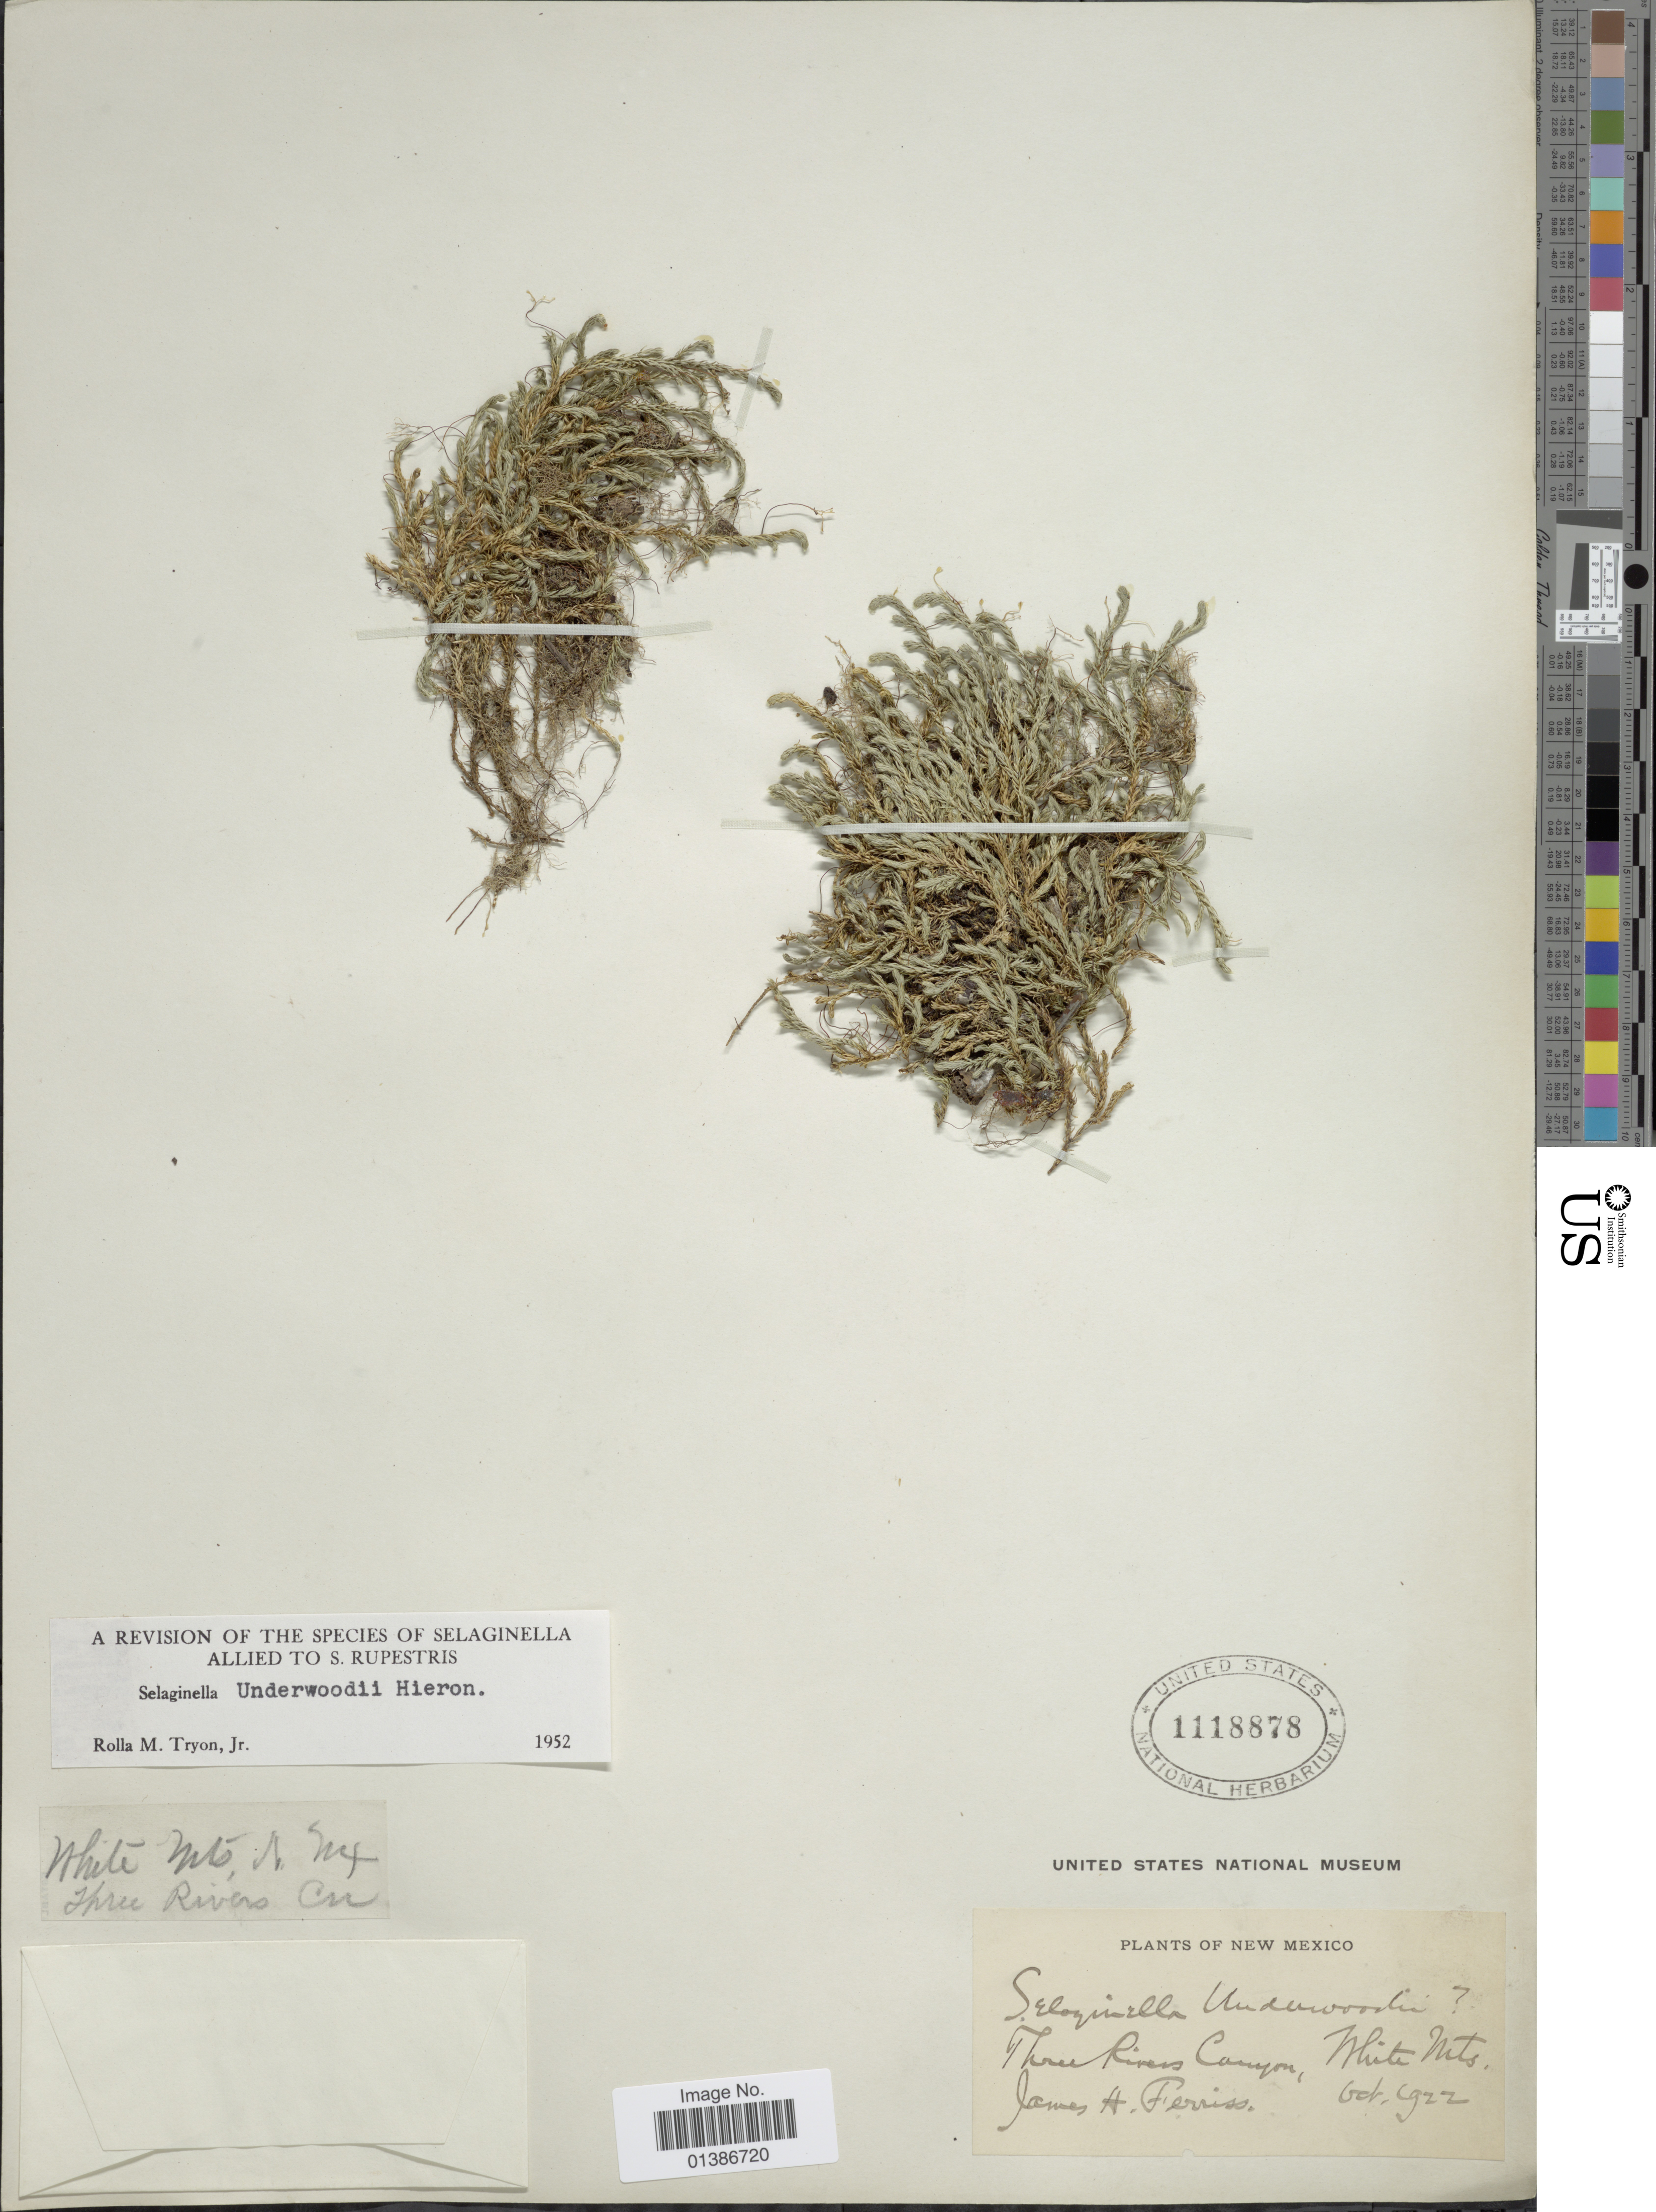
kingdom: Plantae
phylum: Tracheophyta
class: Lycopodiopsida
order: Selaginellales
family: Selaginellaceae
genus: Selaginella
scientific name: Selaginella underwoodii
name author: Hieron.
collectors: J. Ferriss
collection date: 1922-10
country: United States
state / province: New Mexico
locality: Three Rivers Canyon, White Mts.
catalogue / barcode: US 1118878